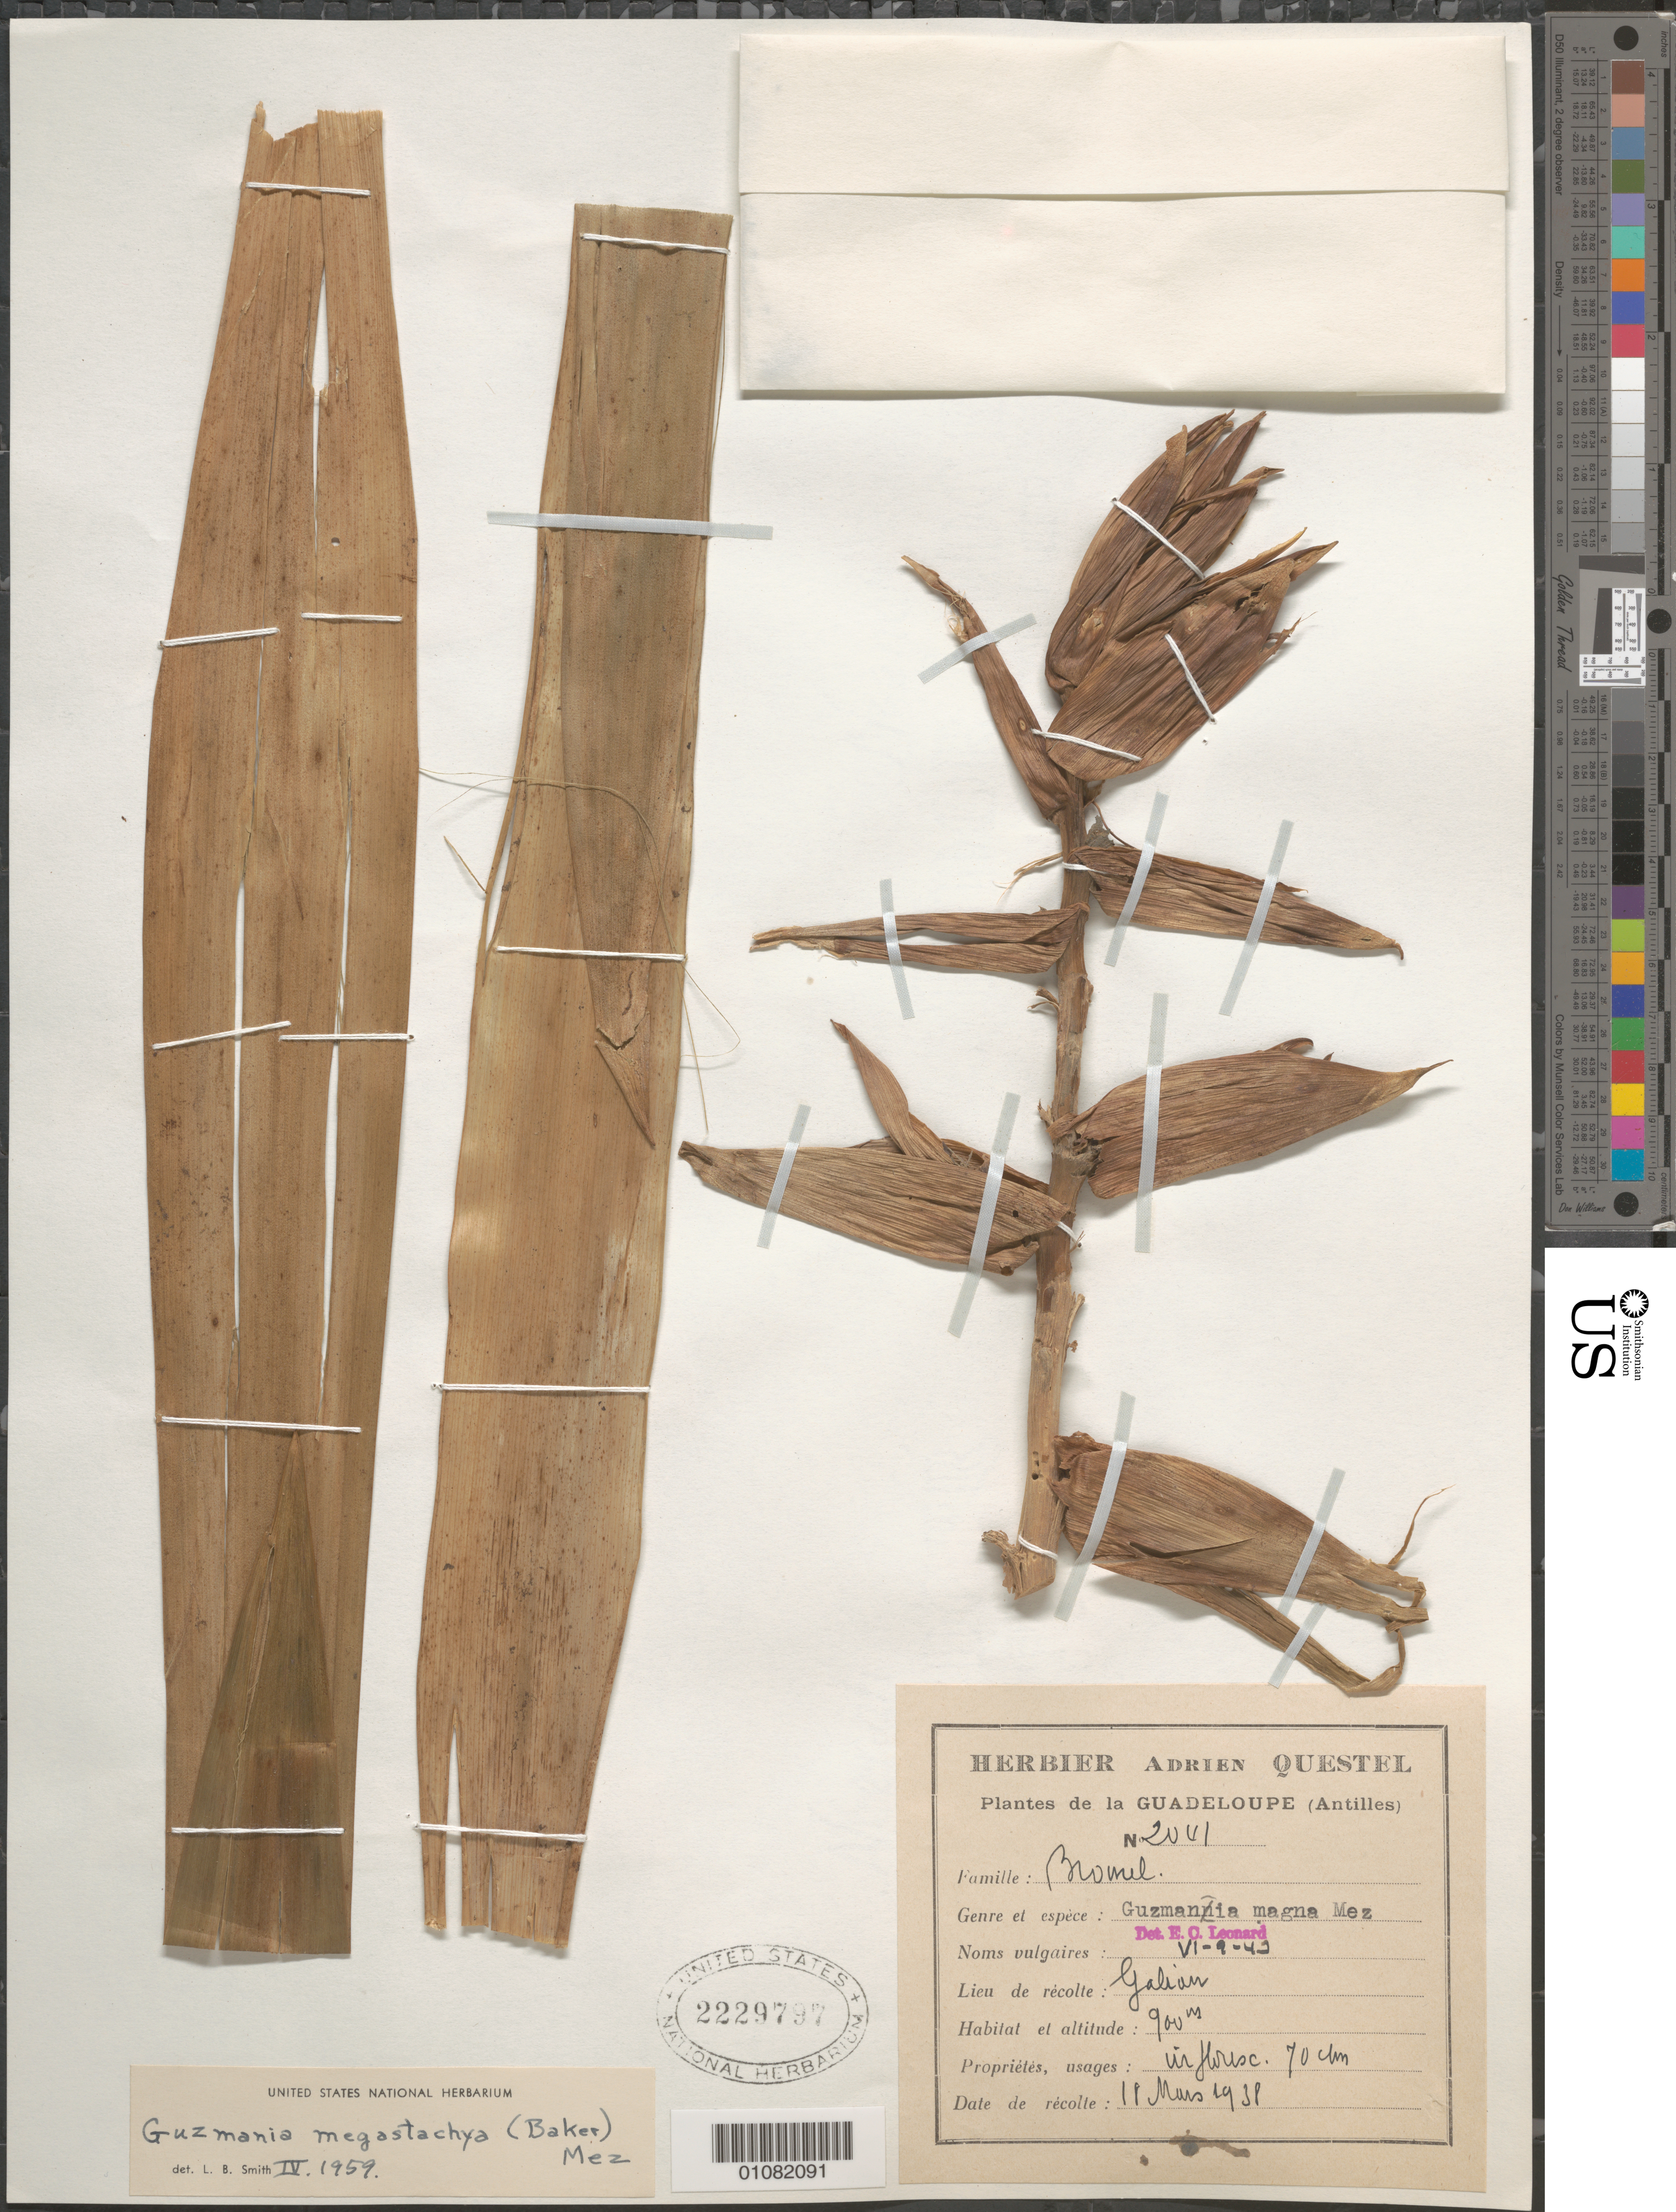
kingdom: Plantae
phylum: Tracheophyta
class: Liliopsida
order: Poales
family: Bromeliaceae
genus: Guzmania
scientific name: Guzmania megastachya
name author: (Baker) Mez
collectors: A. Questel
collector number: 2041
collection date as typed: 18 Mar 1938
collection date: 1938-03-18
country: Guadeloupe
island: Basse Terre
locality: Galion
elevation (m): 900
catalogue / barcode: US 2229797